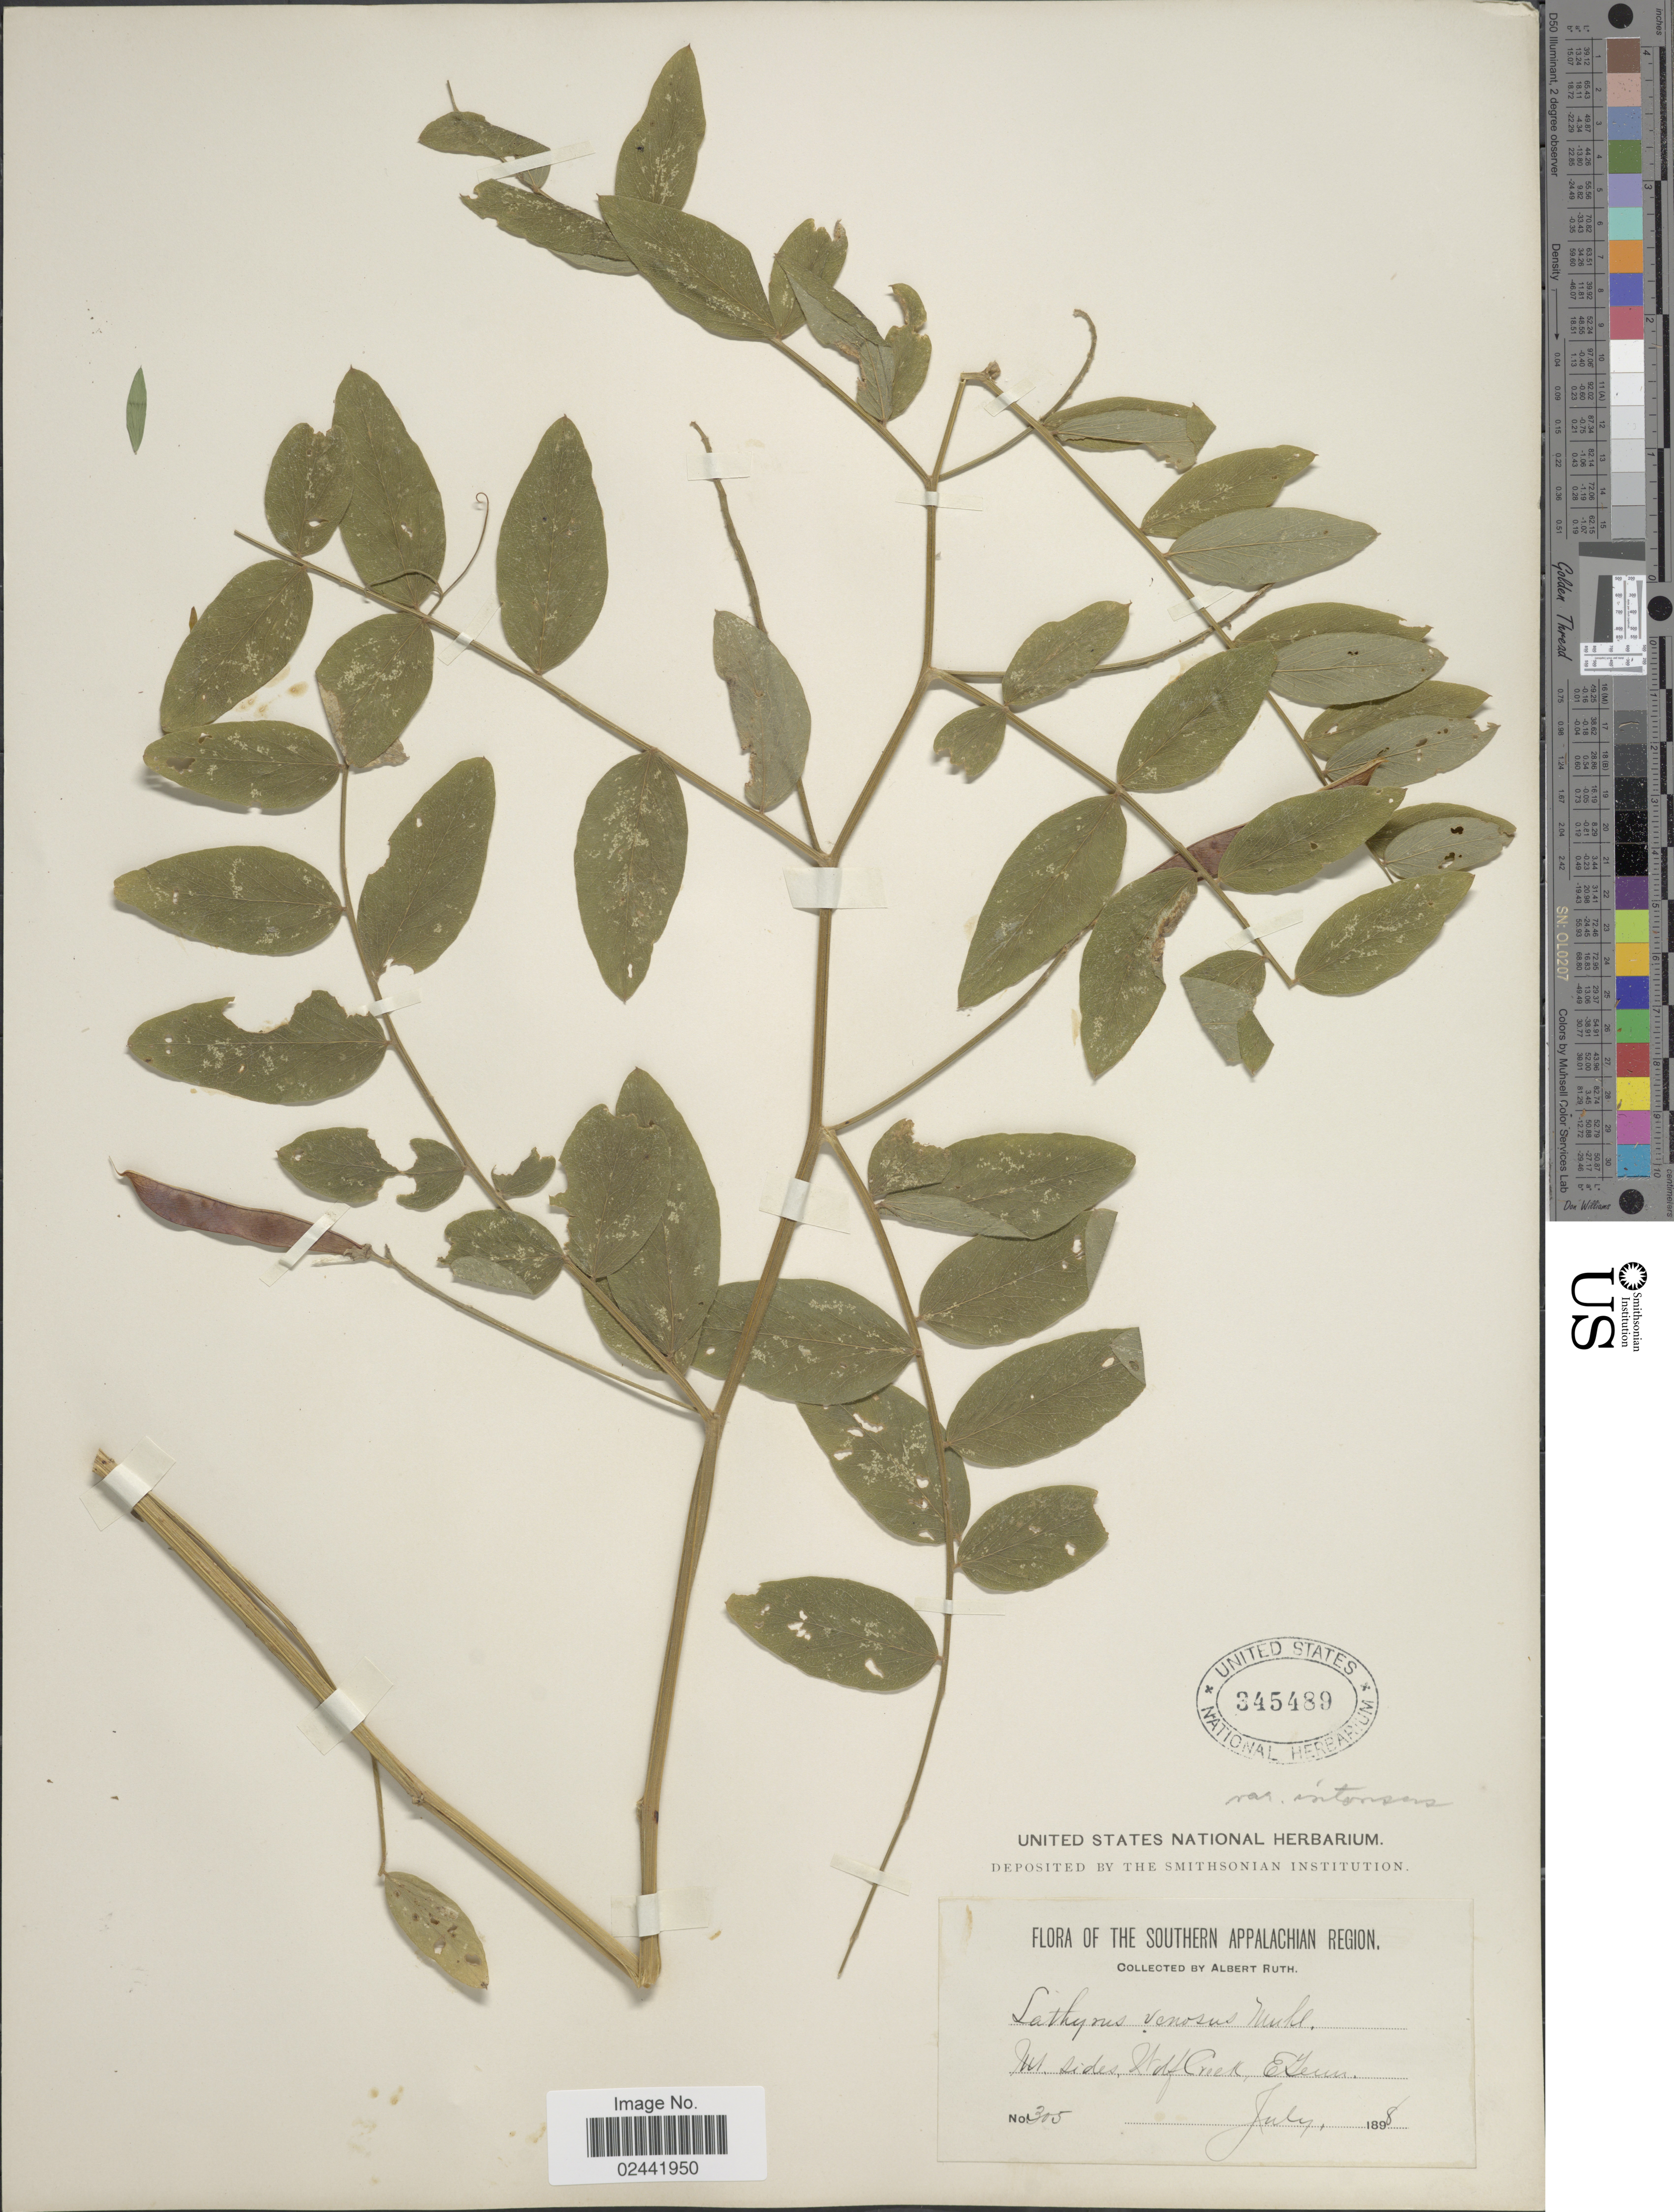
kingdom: Plantae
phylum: Tracheophyta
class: Magnoliopsida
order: Fabales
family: Fabaceae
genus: Lathyrus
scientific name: Lathyrus venosus var. intonsus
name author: Butters & H. St. John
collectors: A. Ruth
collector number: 305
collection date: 1898-07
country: United States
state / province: Tennessee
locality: Southern Appalachian Region. Mt. sides, Wolf Creek, E. Tenn.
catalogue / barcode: US 345489